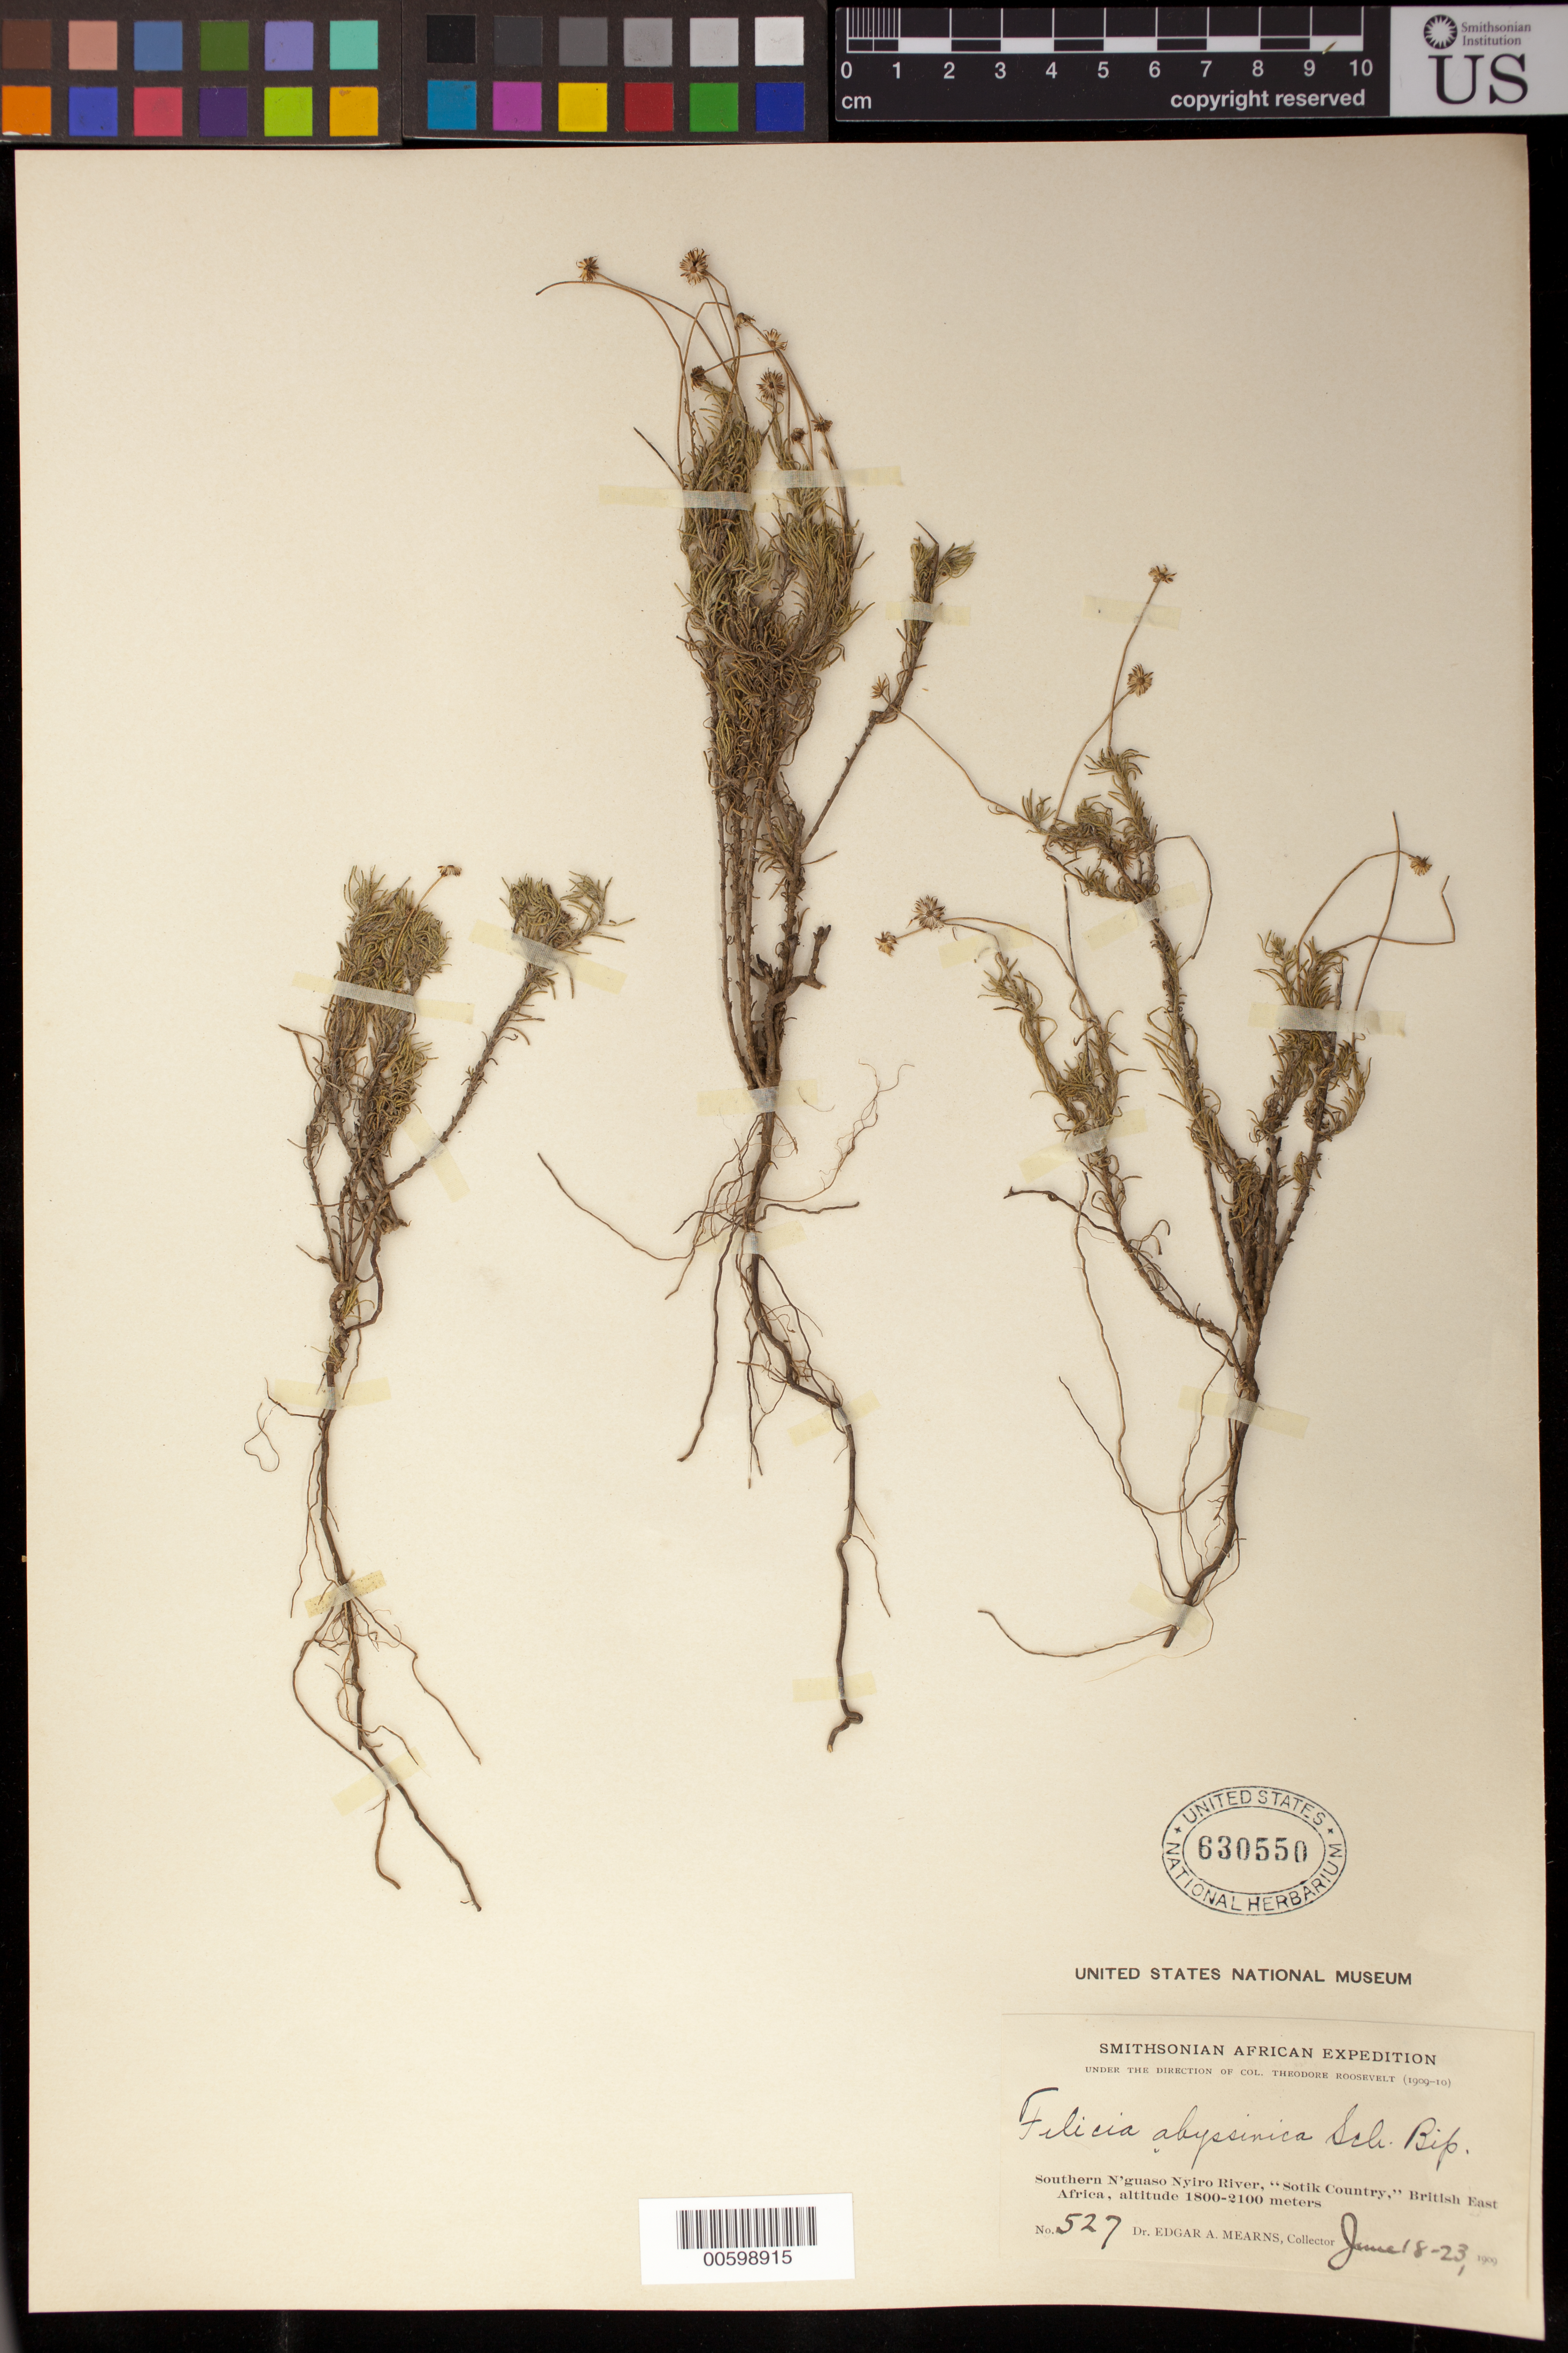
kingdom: Plantae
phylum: Tracheophyta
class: Magnoliopsida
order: Asterales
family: Asteraceae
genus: Felicia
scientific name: Felicia abyssinia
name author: Sch. Bip. ex A. Rich.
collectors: E. A. Mearns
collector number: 527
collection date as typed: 18 Jun 1909 to 23 Jun 1909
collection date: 1909-06-18/1909-06-23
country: Kenya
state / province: Bomet / Narok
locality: Southern N'guaso Nyiro, " Sotik Country"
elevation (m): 1800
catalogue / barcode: US 630550